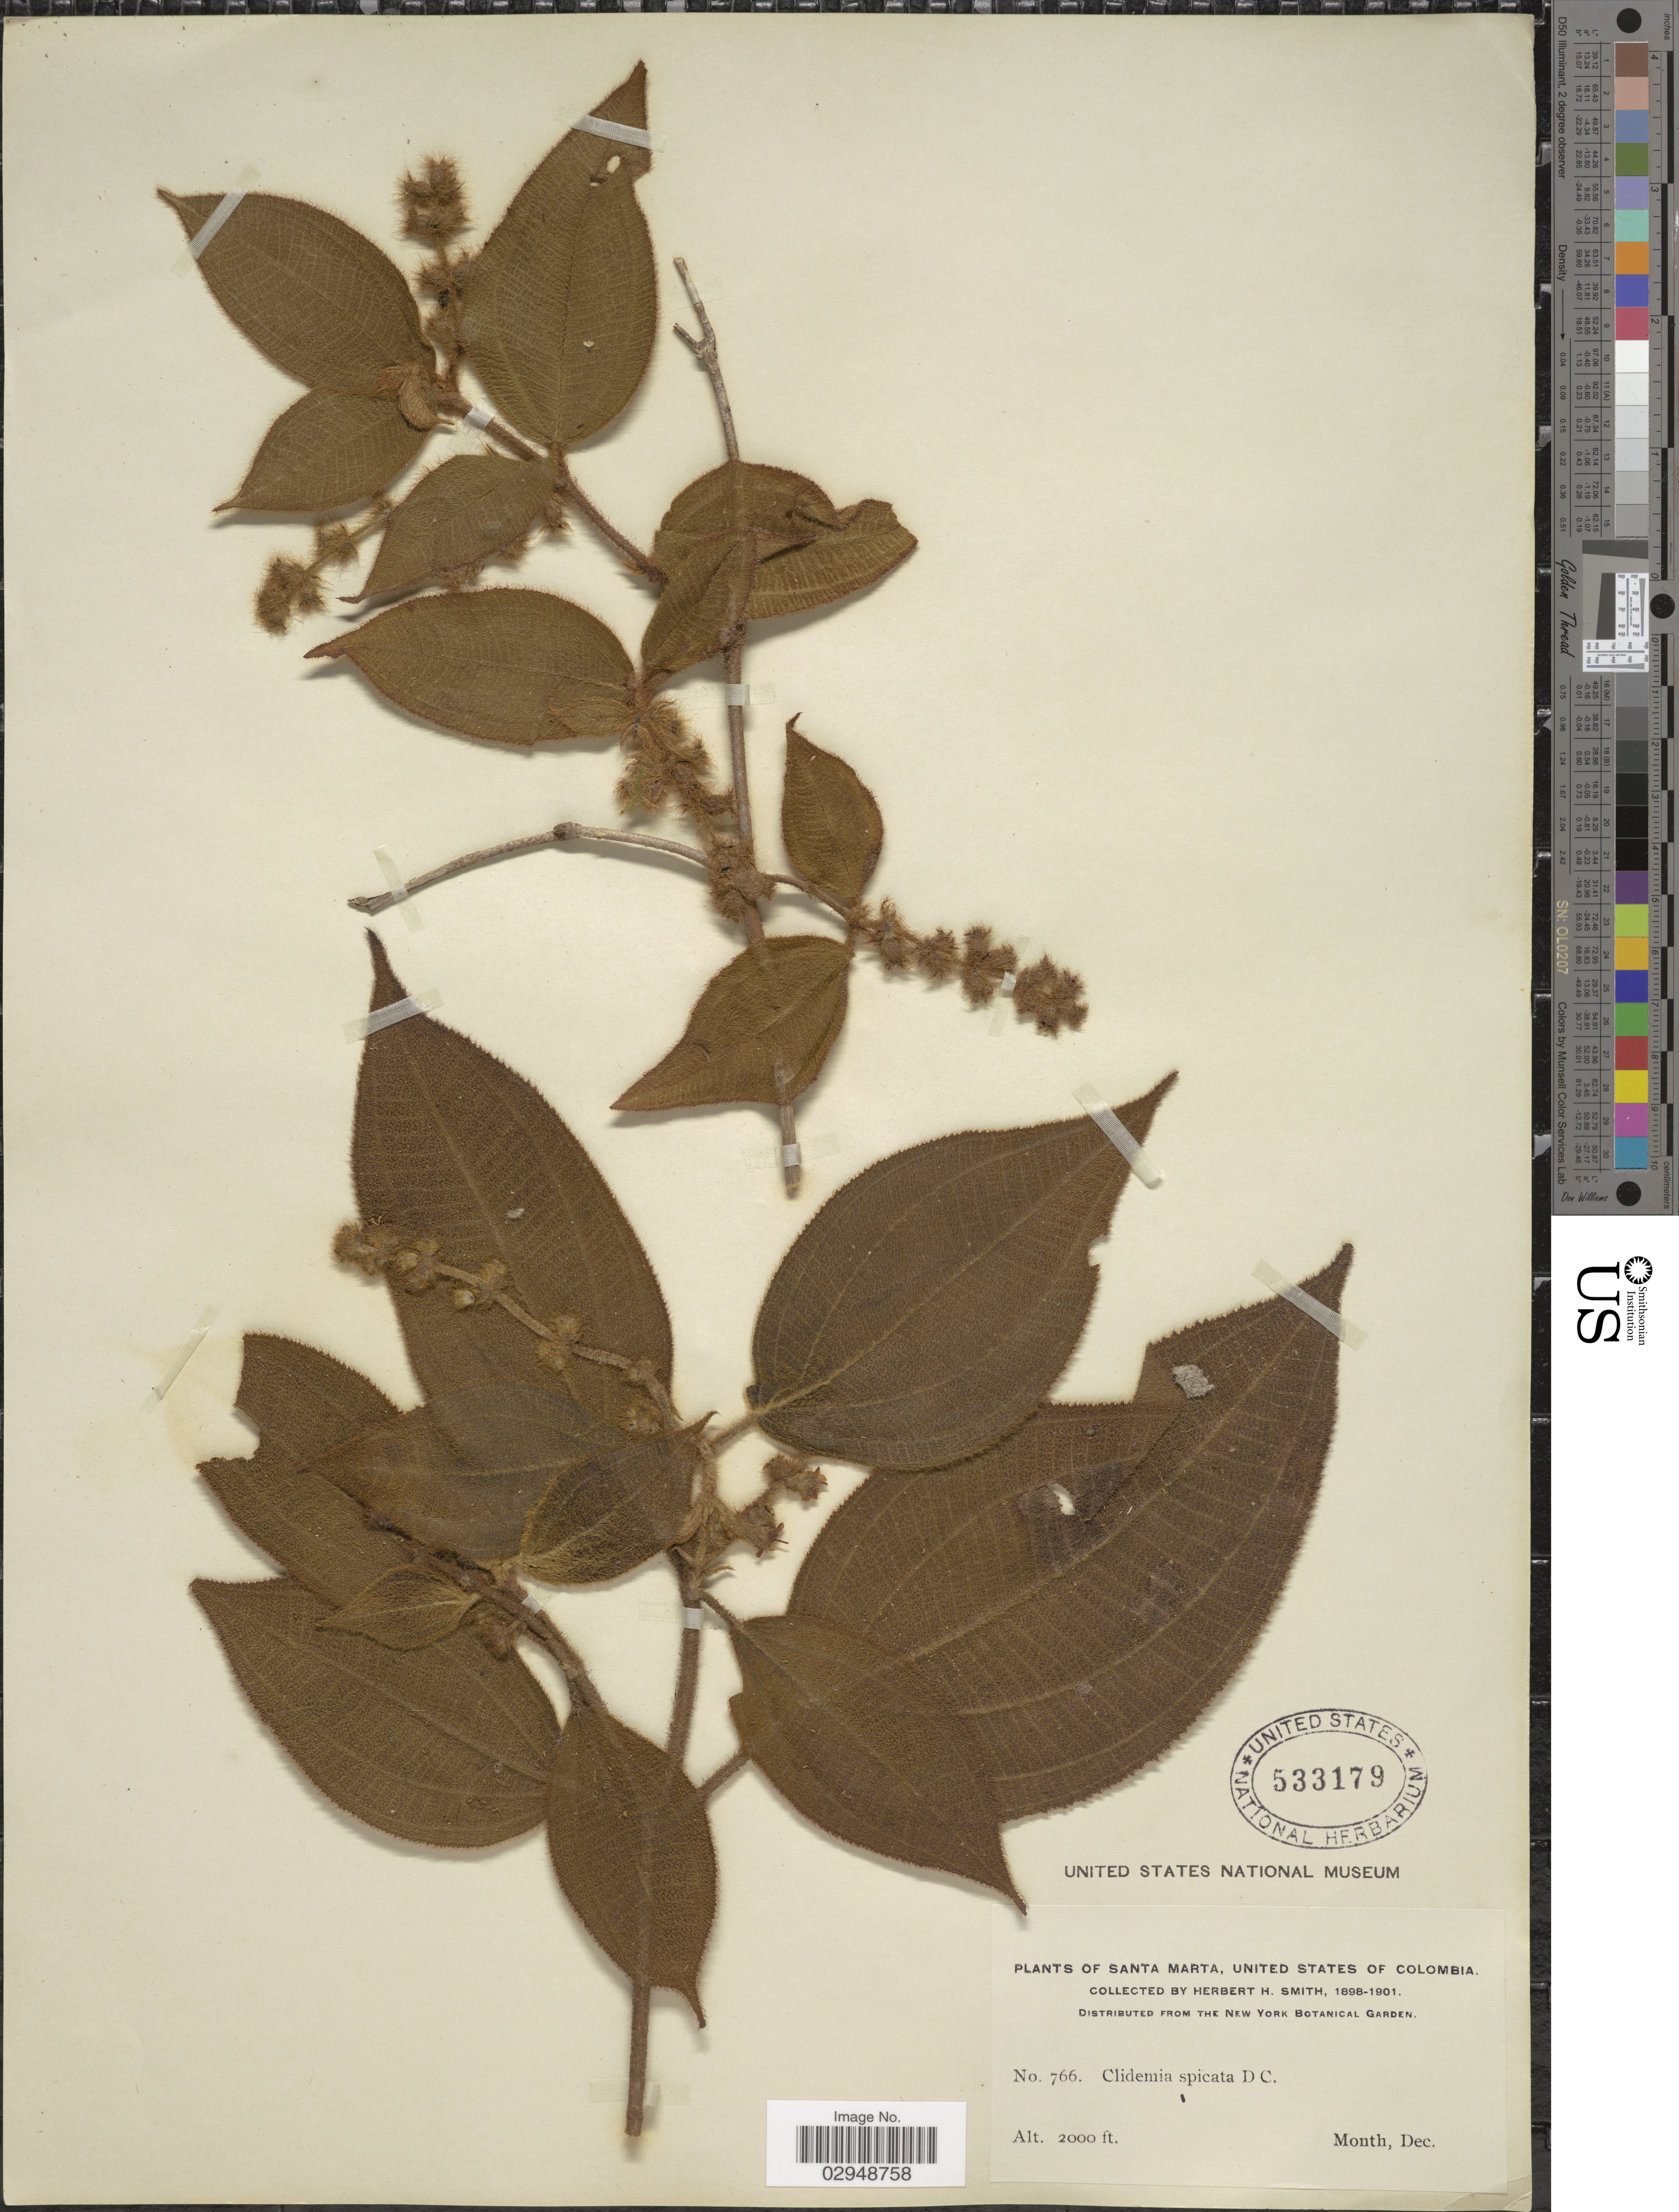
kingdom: Plantae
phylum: Tracheophyta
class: Magnoliopsida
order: Myrtales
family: Melastomataceae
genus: Clidemia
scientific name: Clidemia capitellata var. dependens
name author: (Pav. & D. Don) J.F. Macbr.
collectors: Herbert H. Smith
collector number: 766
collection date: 1898-12/1901-12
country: Colombia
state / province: Magdalena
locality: Santa Marta, United States of Colombia.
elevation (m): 610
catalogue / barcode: US 533179